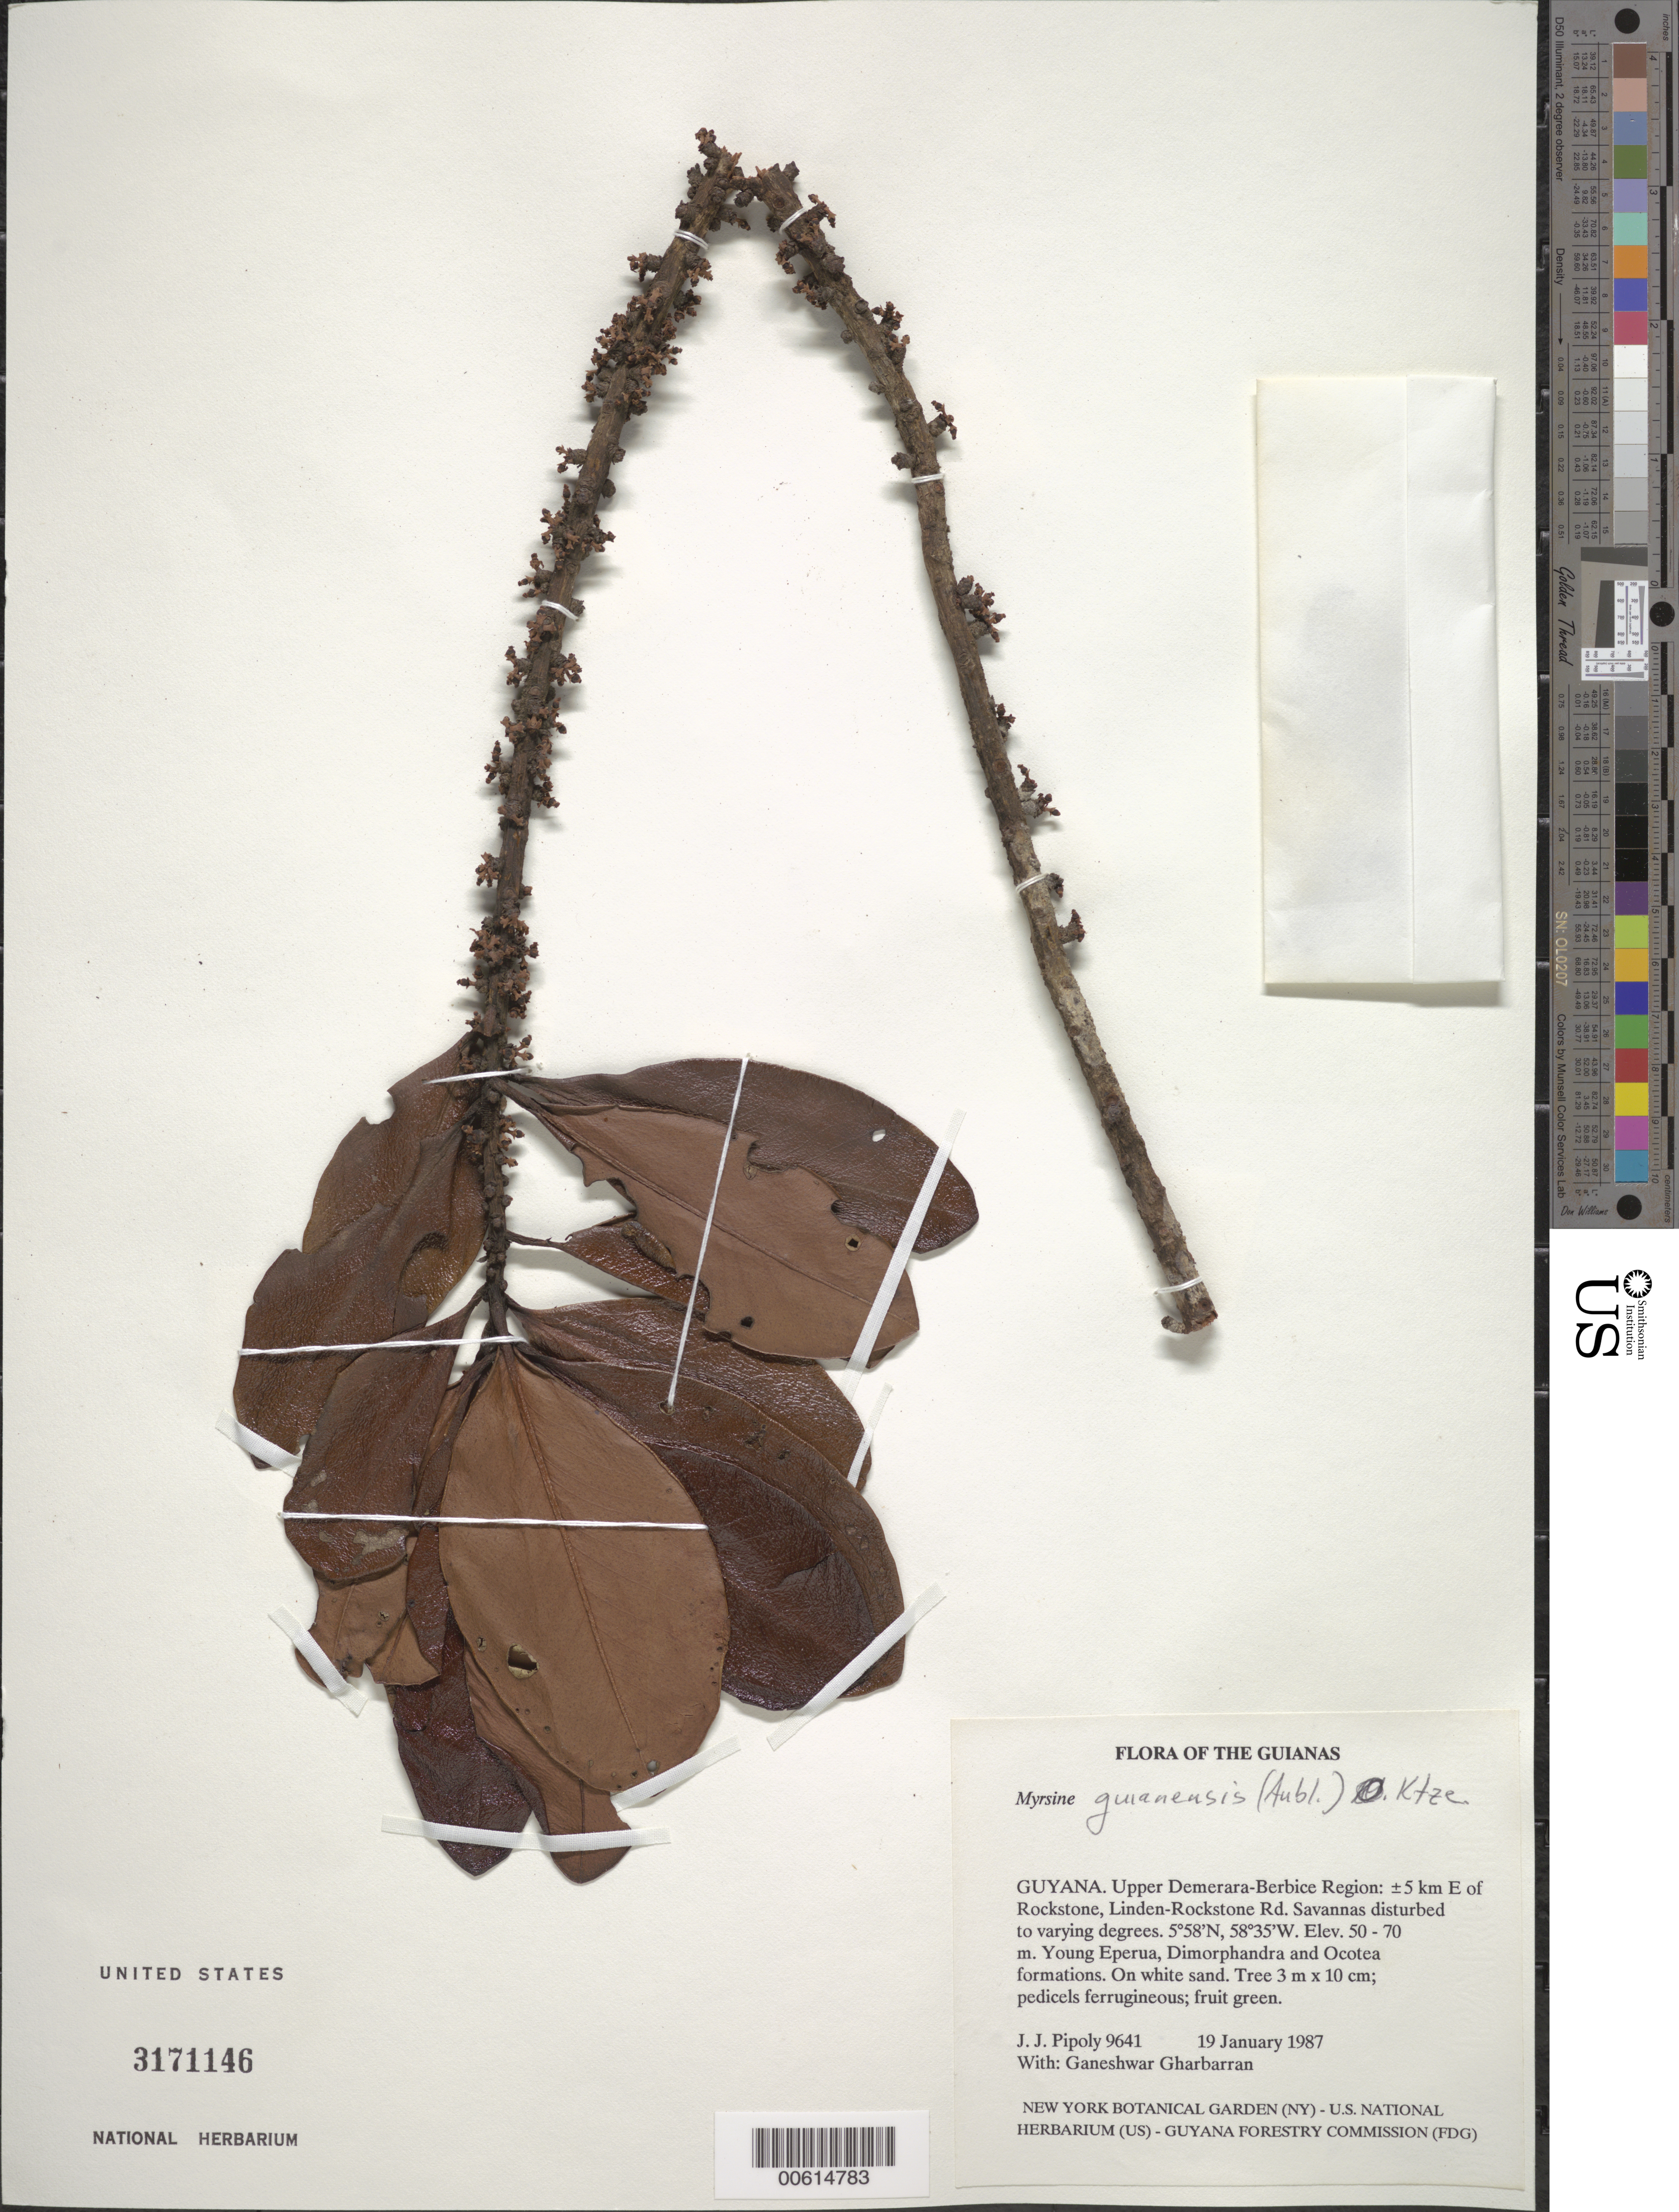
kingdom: Plantae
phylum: Tracheophyta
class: Magnoliopsida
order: Ericales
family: Primulaceae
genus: Myrsine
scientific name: Myrsine guianensis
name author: (Aubl.) Kuntze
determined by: Pipoly, J. J., III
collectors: J. J. Pipoly & G. Gharbarran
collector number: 9641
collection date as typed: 19 January 1987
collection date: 1987-01-19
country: Guyana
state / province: U. Demerara-Berbice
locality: ±5 km E of Rockstone, Linden-Rockstone Rd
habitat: Savannas disturbed to varying degrees. Young Eperua, Dimorphandra and Ocotea formations. On white sand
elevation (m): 50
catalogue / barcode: US 3171146